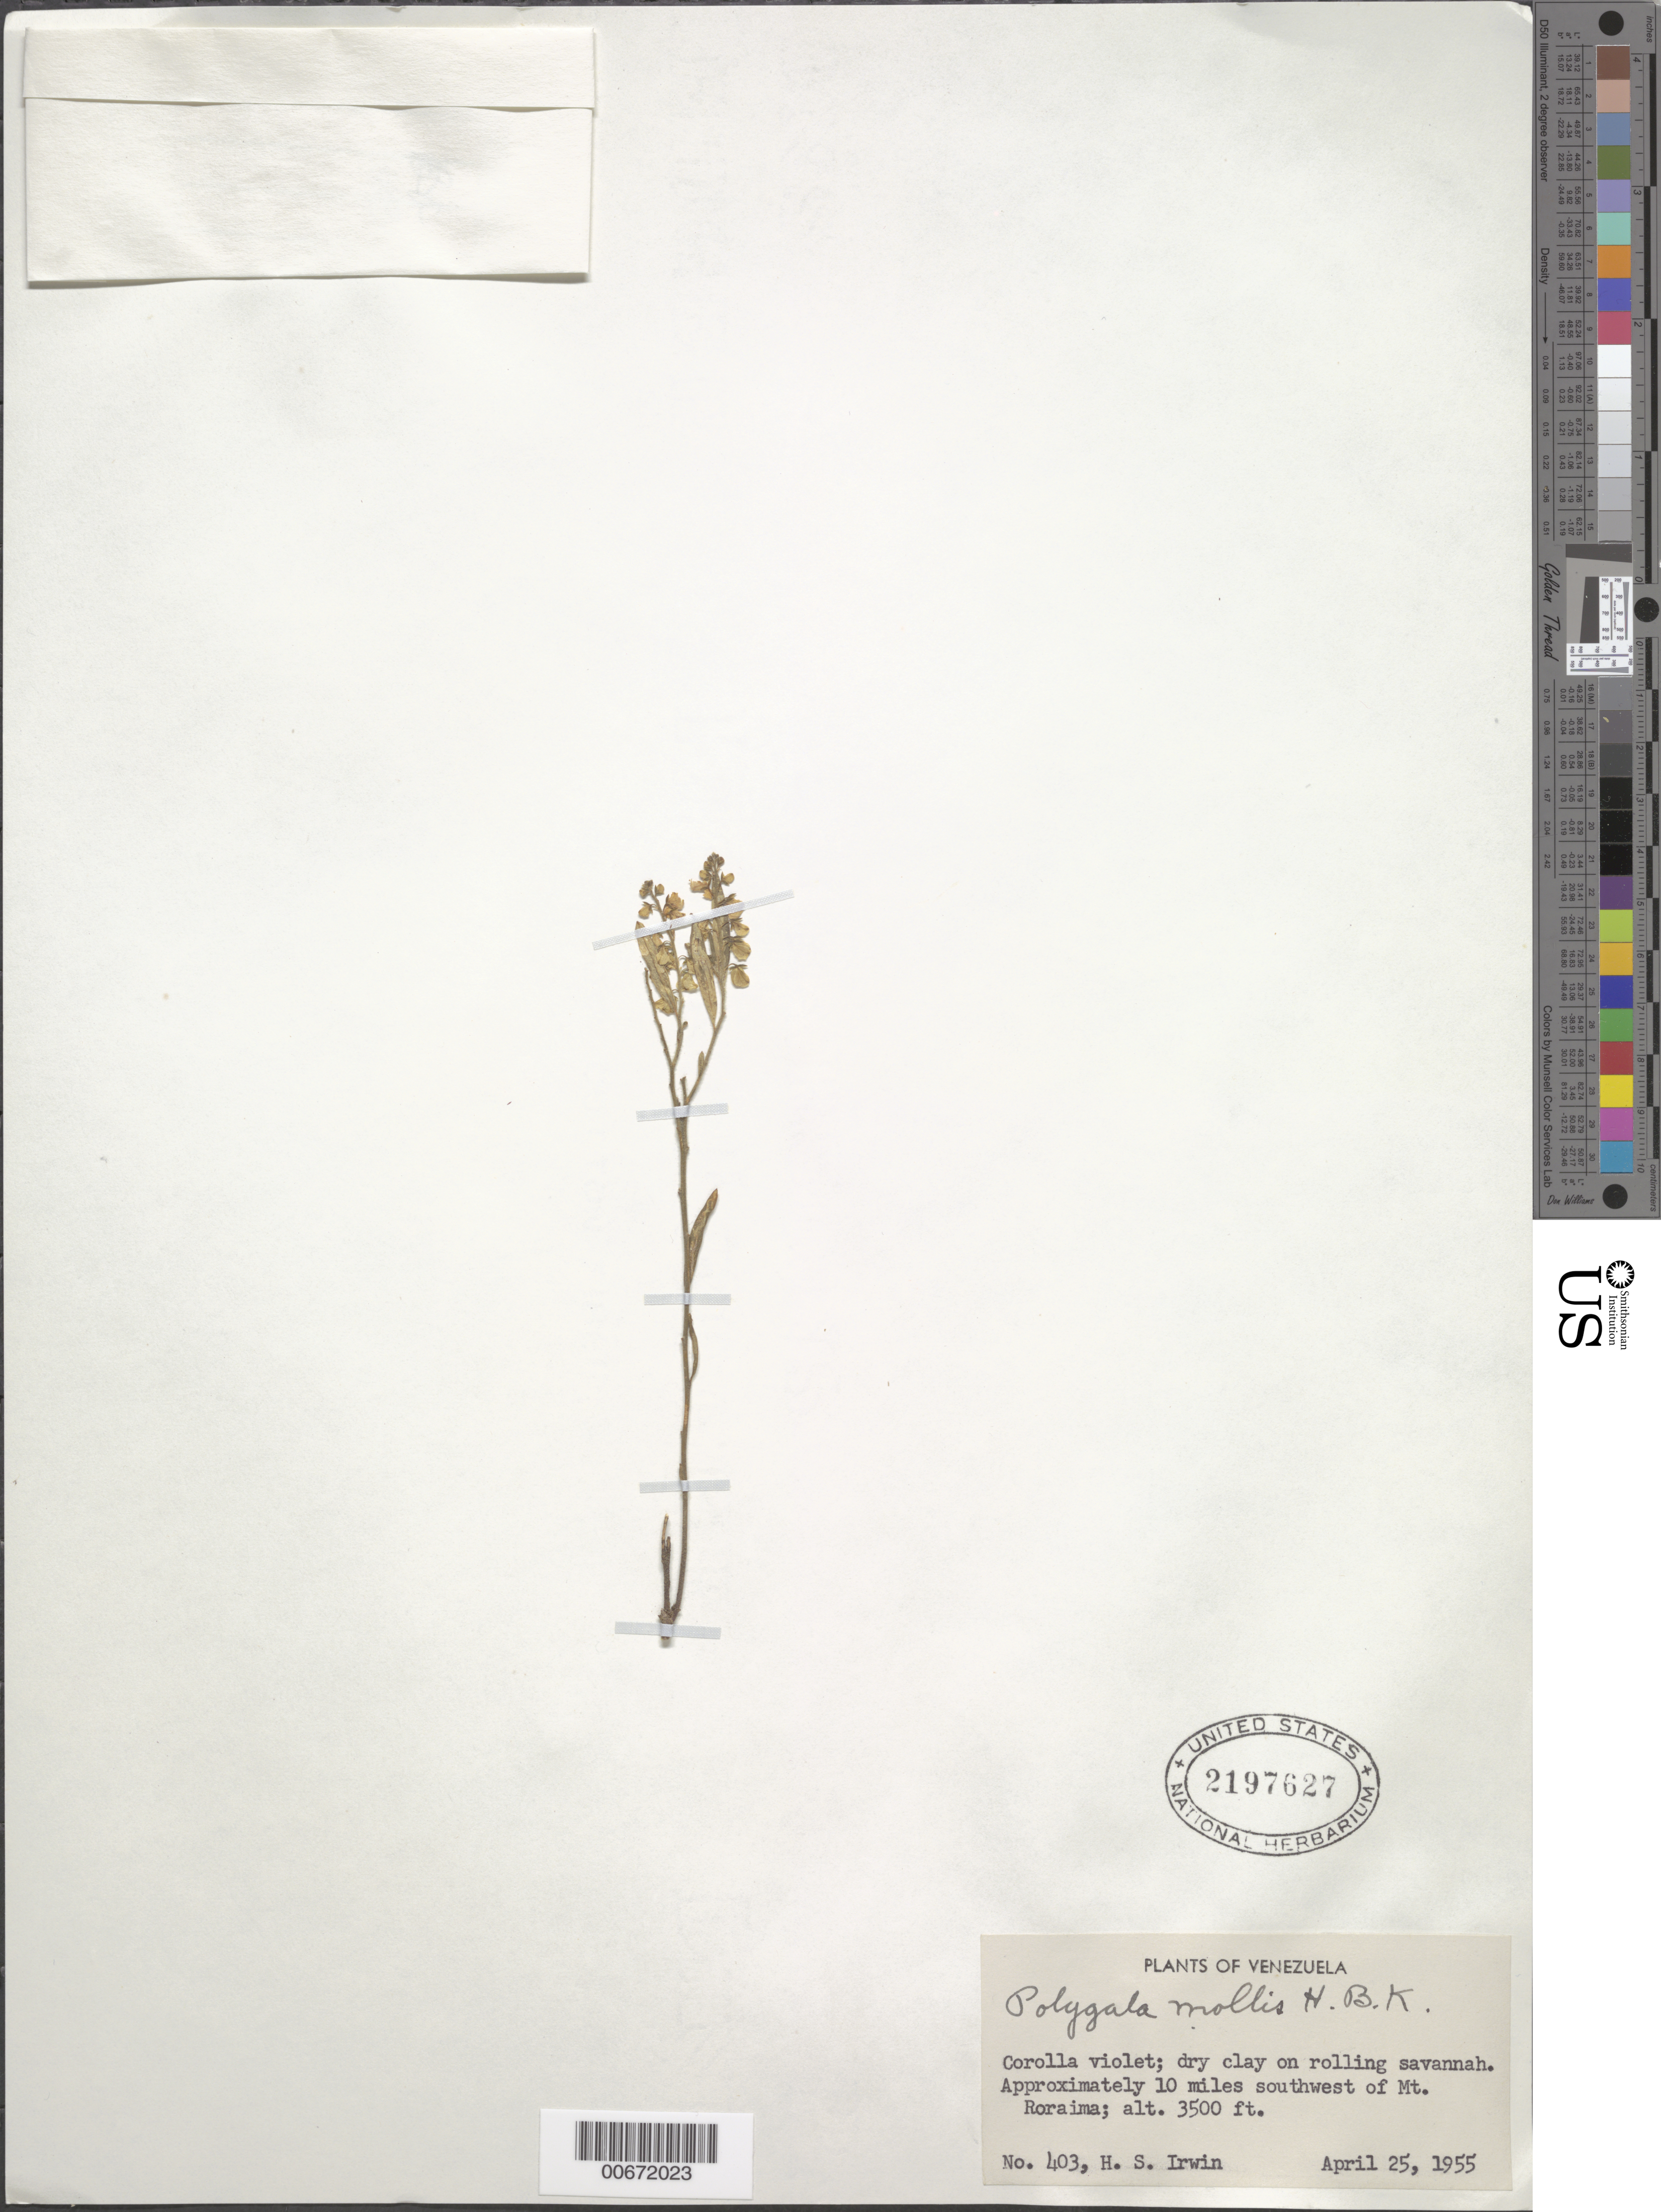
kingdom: Plantae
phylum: Tracheophyta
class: Magnoliopsida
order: Fabales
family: Polygalaceae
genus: Asemeia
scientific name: Asemeia mollis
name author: (Kunth) J.F.B. Pastore & J.R. Abbott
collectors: H. Irwin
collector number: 403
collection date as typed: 25-Apr-55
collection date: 1955-04-25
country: Venezuela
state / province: Bolívar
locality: Mt. Roraima, 10 mi. SW of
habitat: Dry clay on rolling savanna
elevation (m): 1067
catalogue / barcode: US 2197627